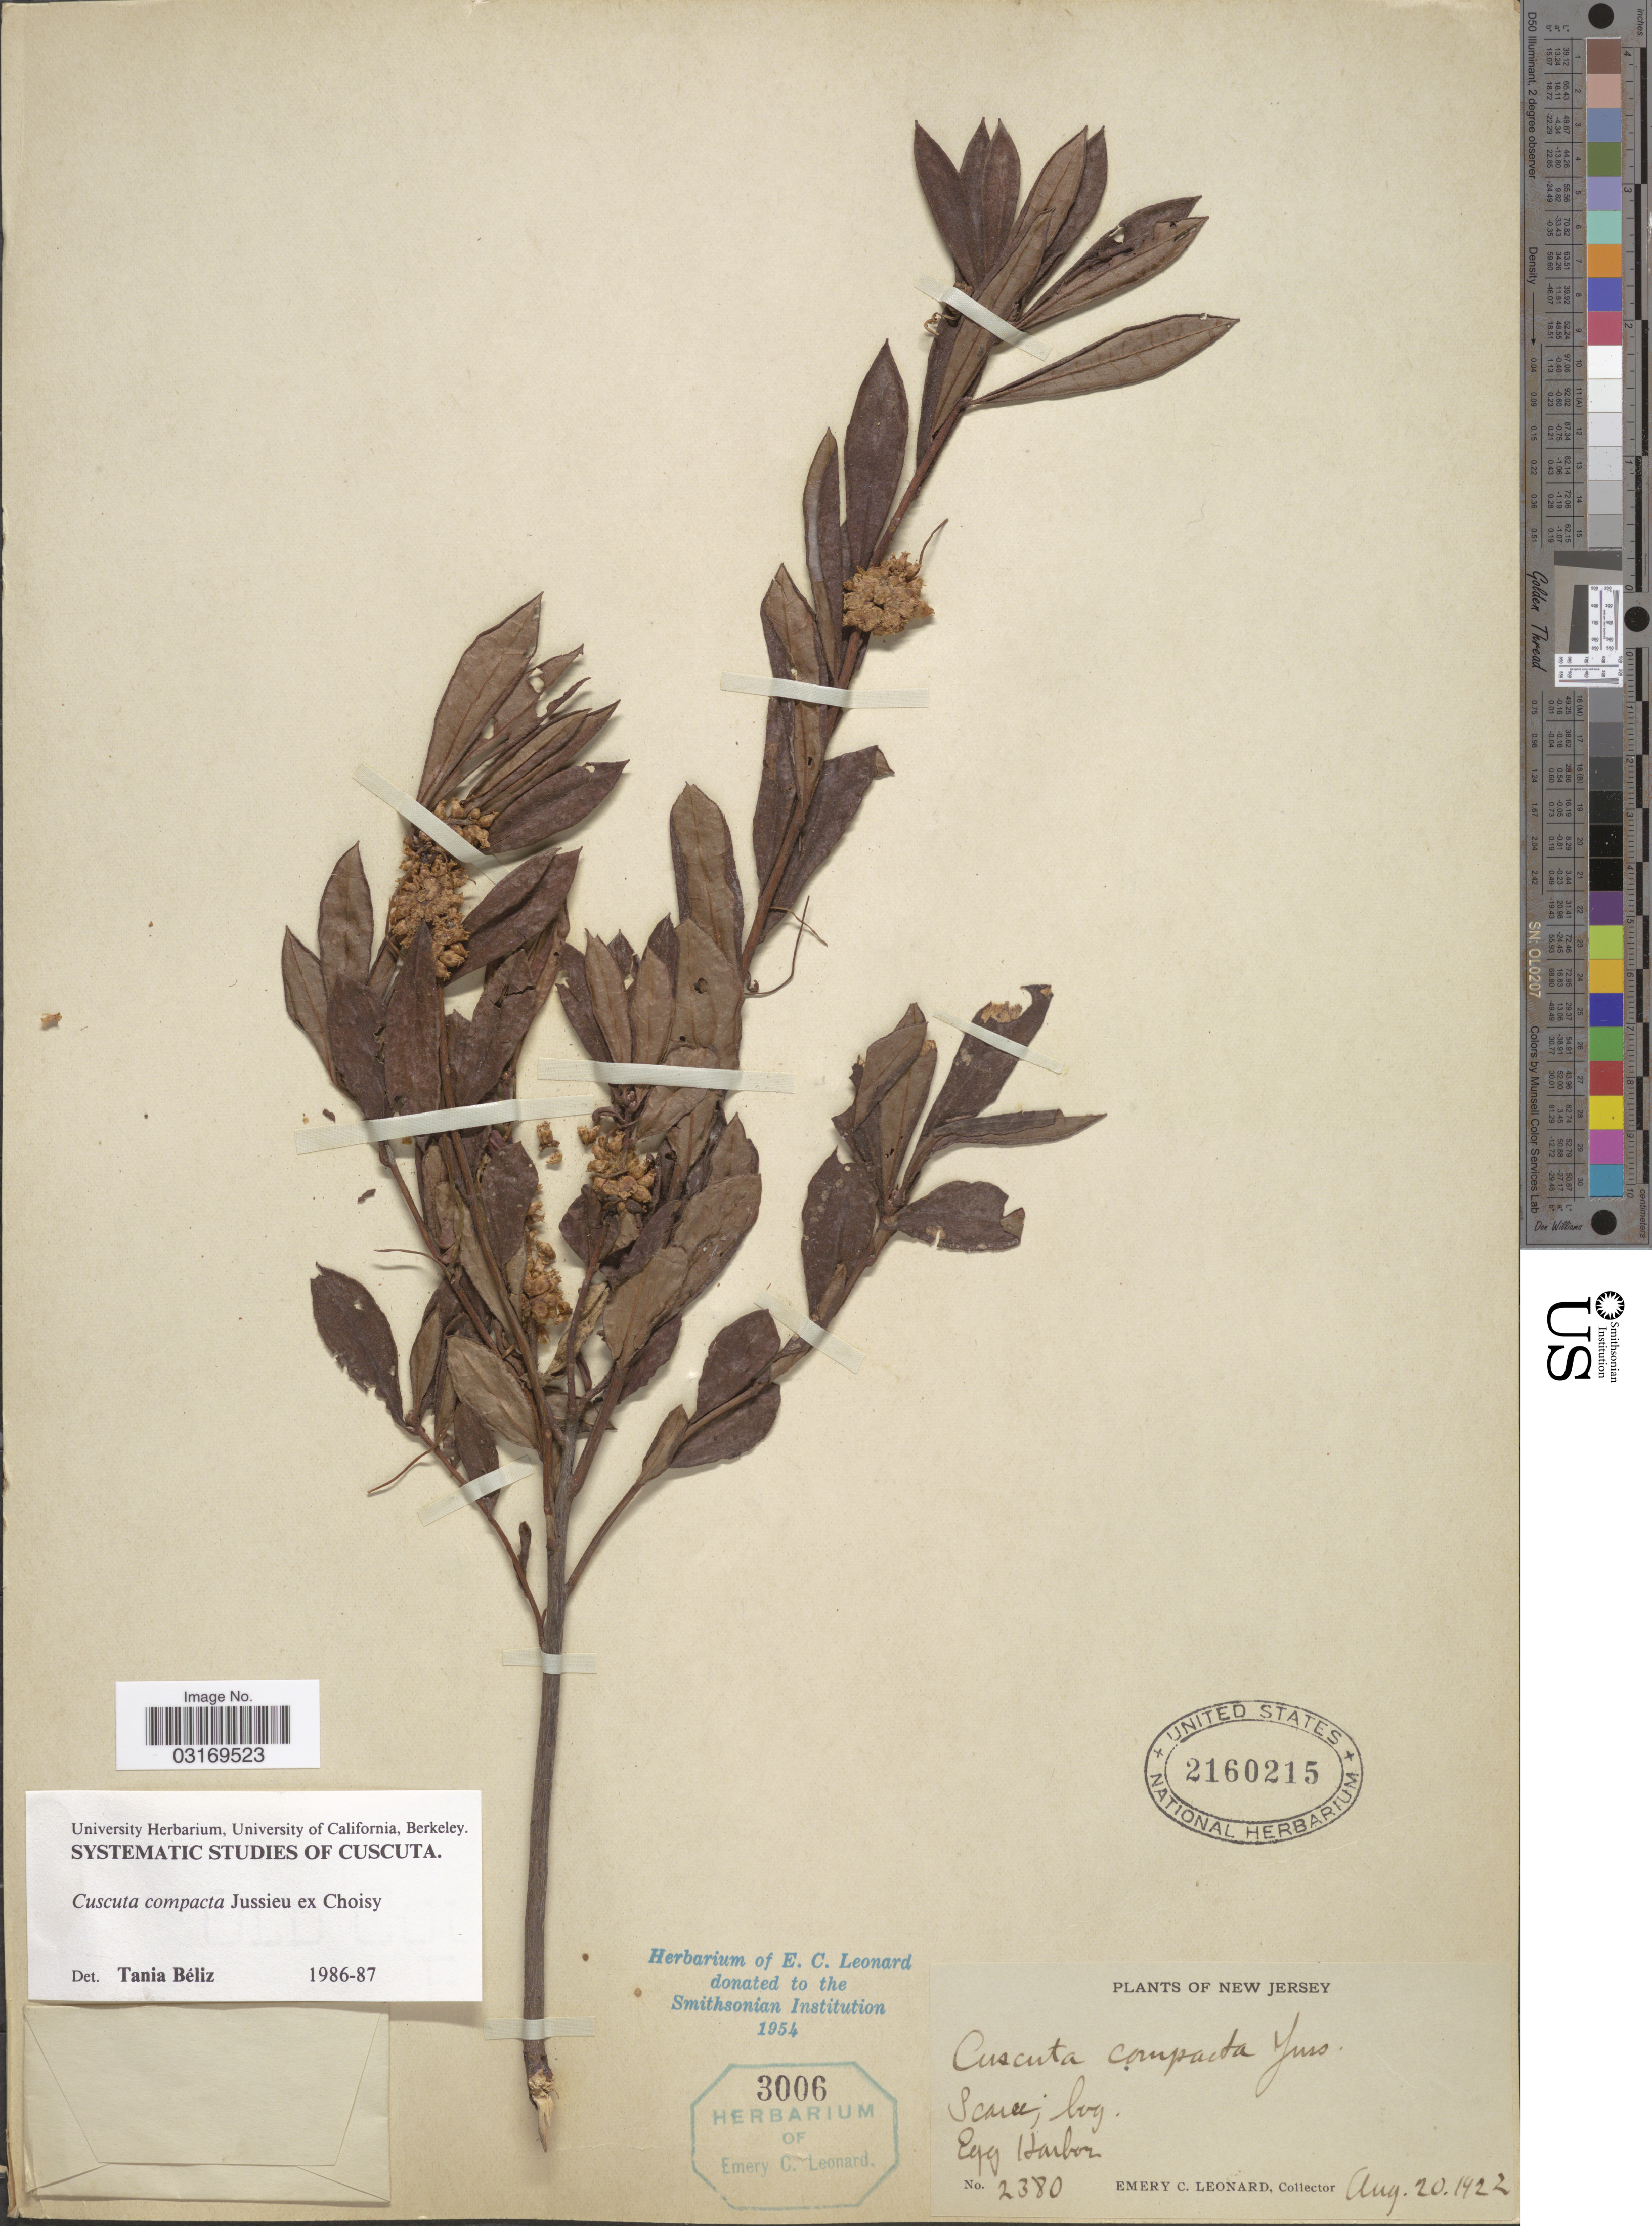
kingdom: Plantae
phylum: Tracheophyta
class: Magnoliopsida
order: Solanales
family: Convolvulaceae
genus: Cuscuta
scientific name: Cuscuta compacta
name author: Juss. ex Choisy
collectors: E. C. Leonard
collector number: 2380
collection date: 1922-08-20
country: United States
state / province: New Jersey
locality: Egg Harbor.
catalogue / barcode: US 2160215